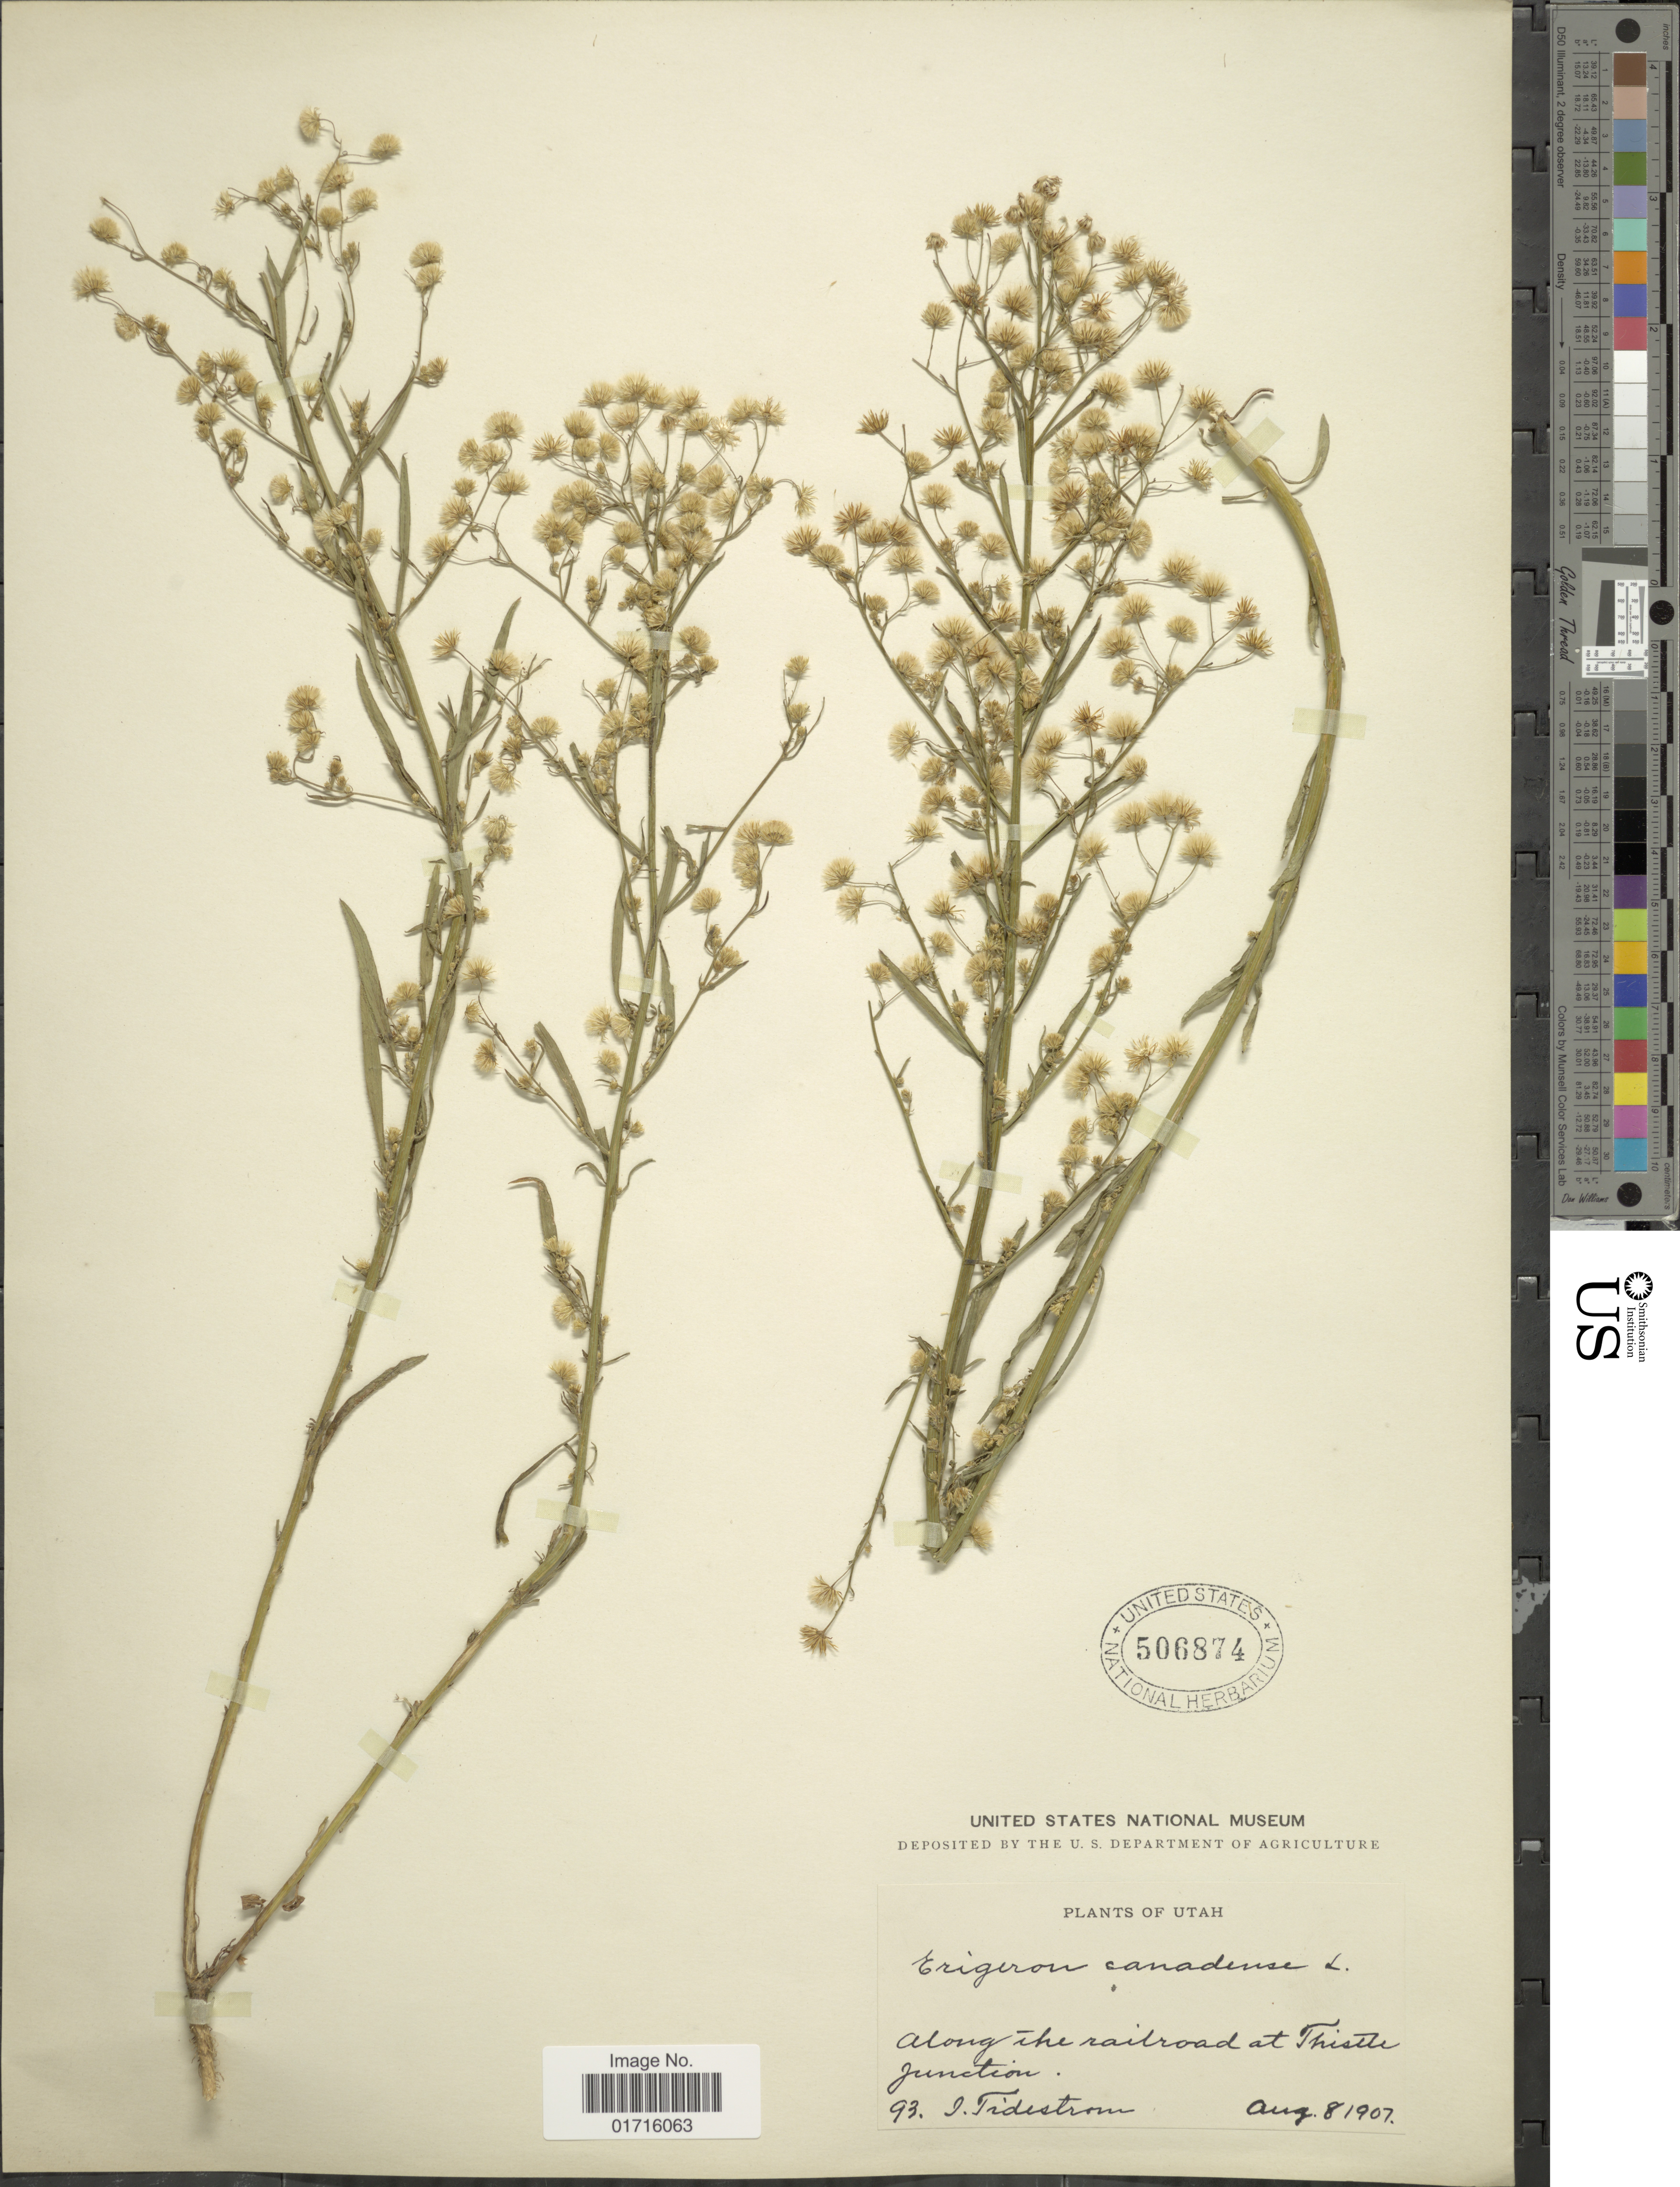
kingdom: Plantae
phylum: Tracheophyta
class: Magnoliopsida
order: Asterales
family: Asteraceae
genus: Conyza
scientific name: Conyza canadensis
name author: (L.) Cronq.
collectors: J. Tidestrom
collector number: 93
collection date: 1907-08-08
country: United States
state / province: Utah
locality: Along the railroad at Thistle Junction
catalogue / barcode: US 506874